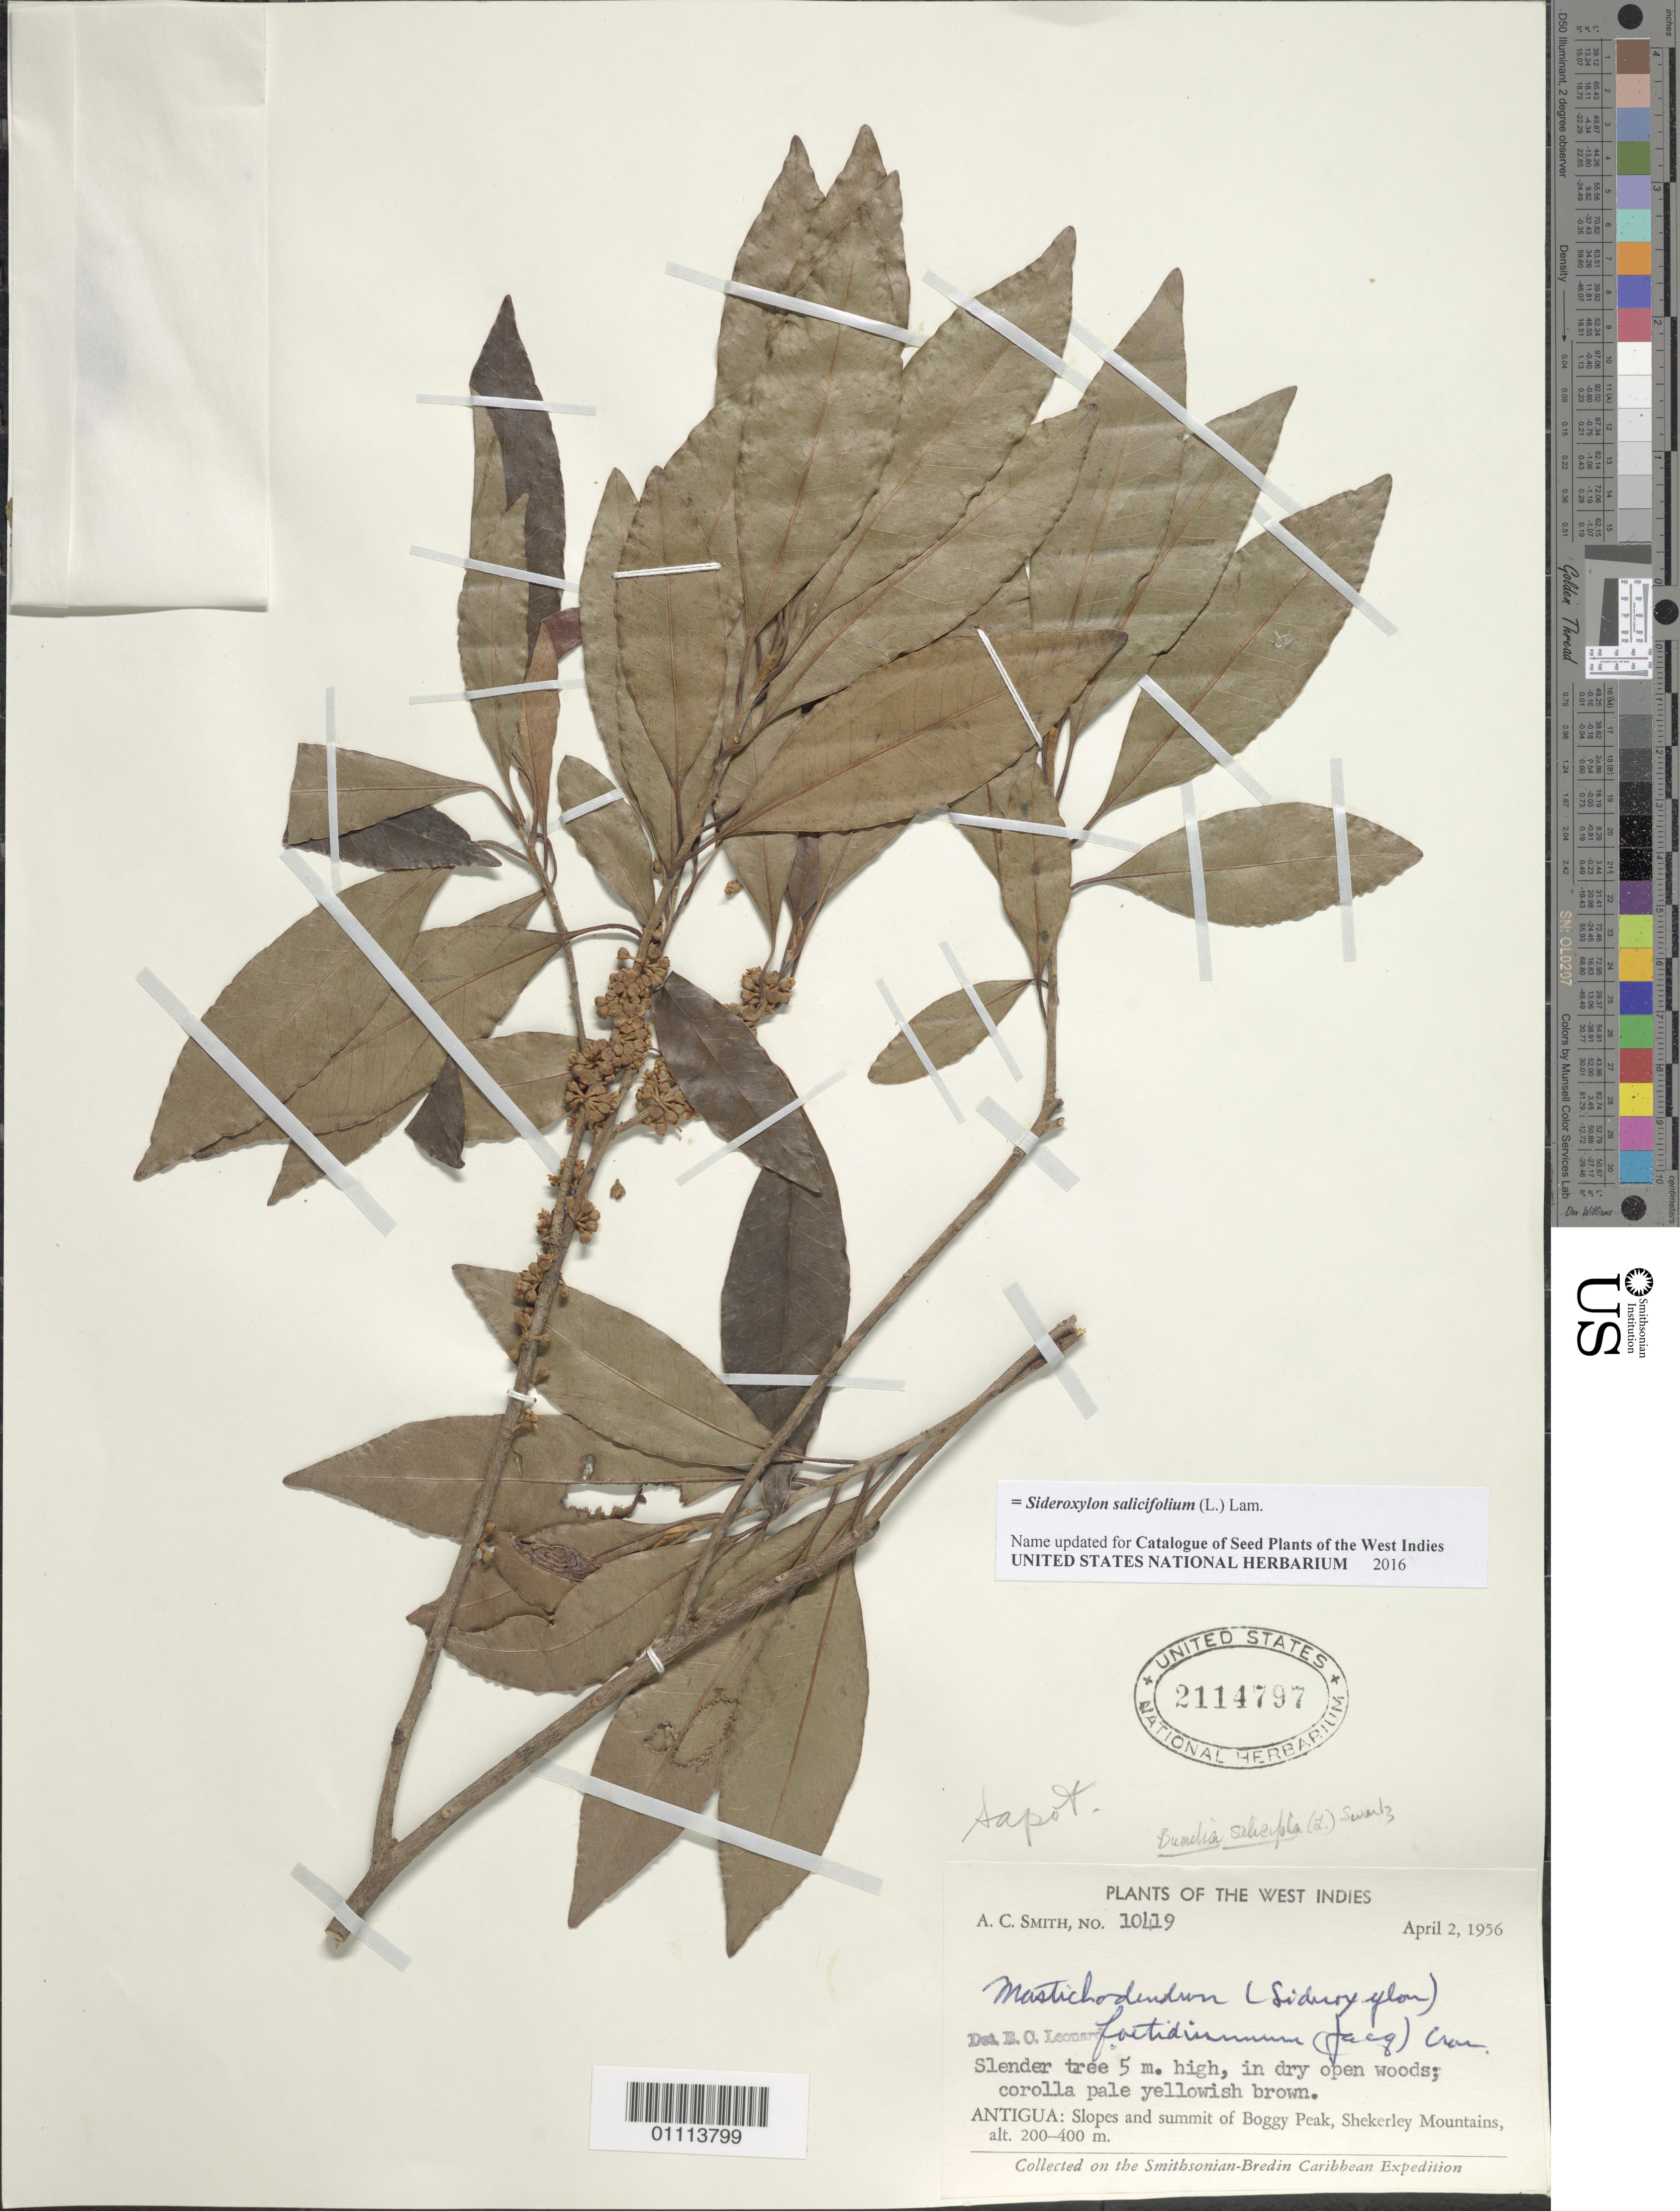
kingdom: Plantae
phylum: Tracheophyta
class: Magnoliopsida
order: Ericales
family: Sapotaceae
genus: Dipholis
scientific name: Dipholis salicifolia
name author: (L.) A. DC.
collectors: A. C. Smith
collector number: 10419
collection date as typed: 02 Apr 1956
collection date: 1956-04-02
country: Antigua and Barbuda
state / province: Saint Mary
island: Antigua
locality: slopes and summit of Boggy Peak, Shekerly Mountains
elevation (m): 200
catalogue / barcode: US 2114797